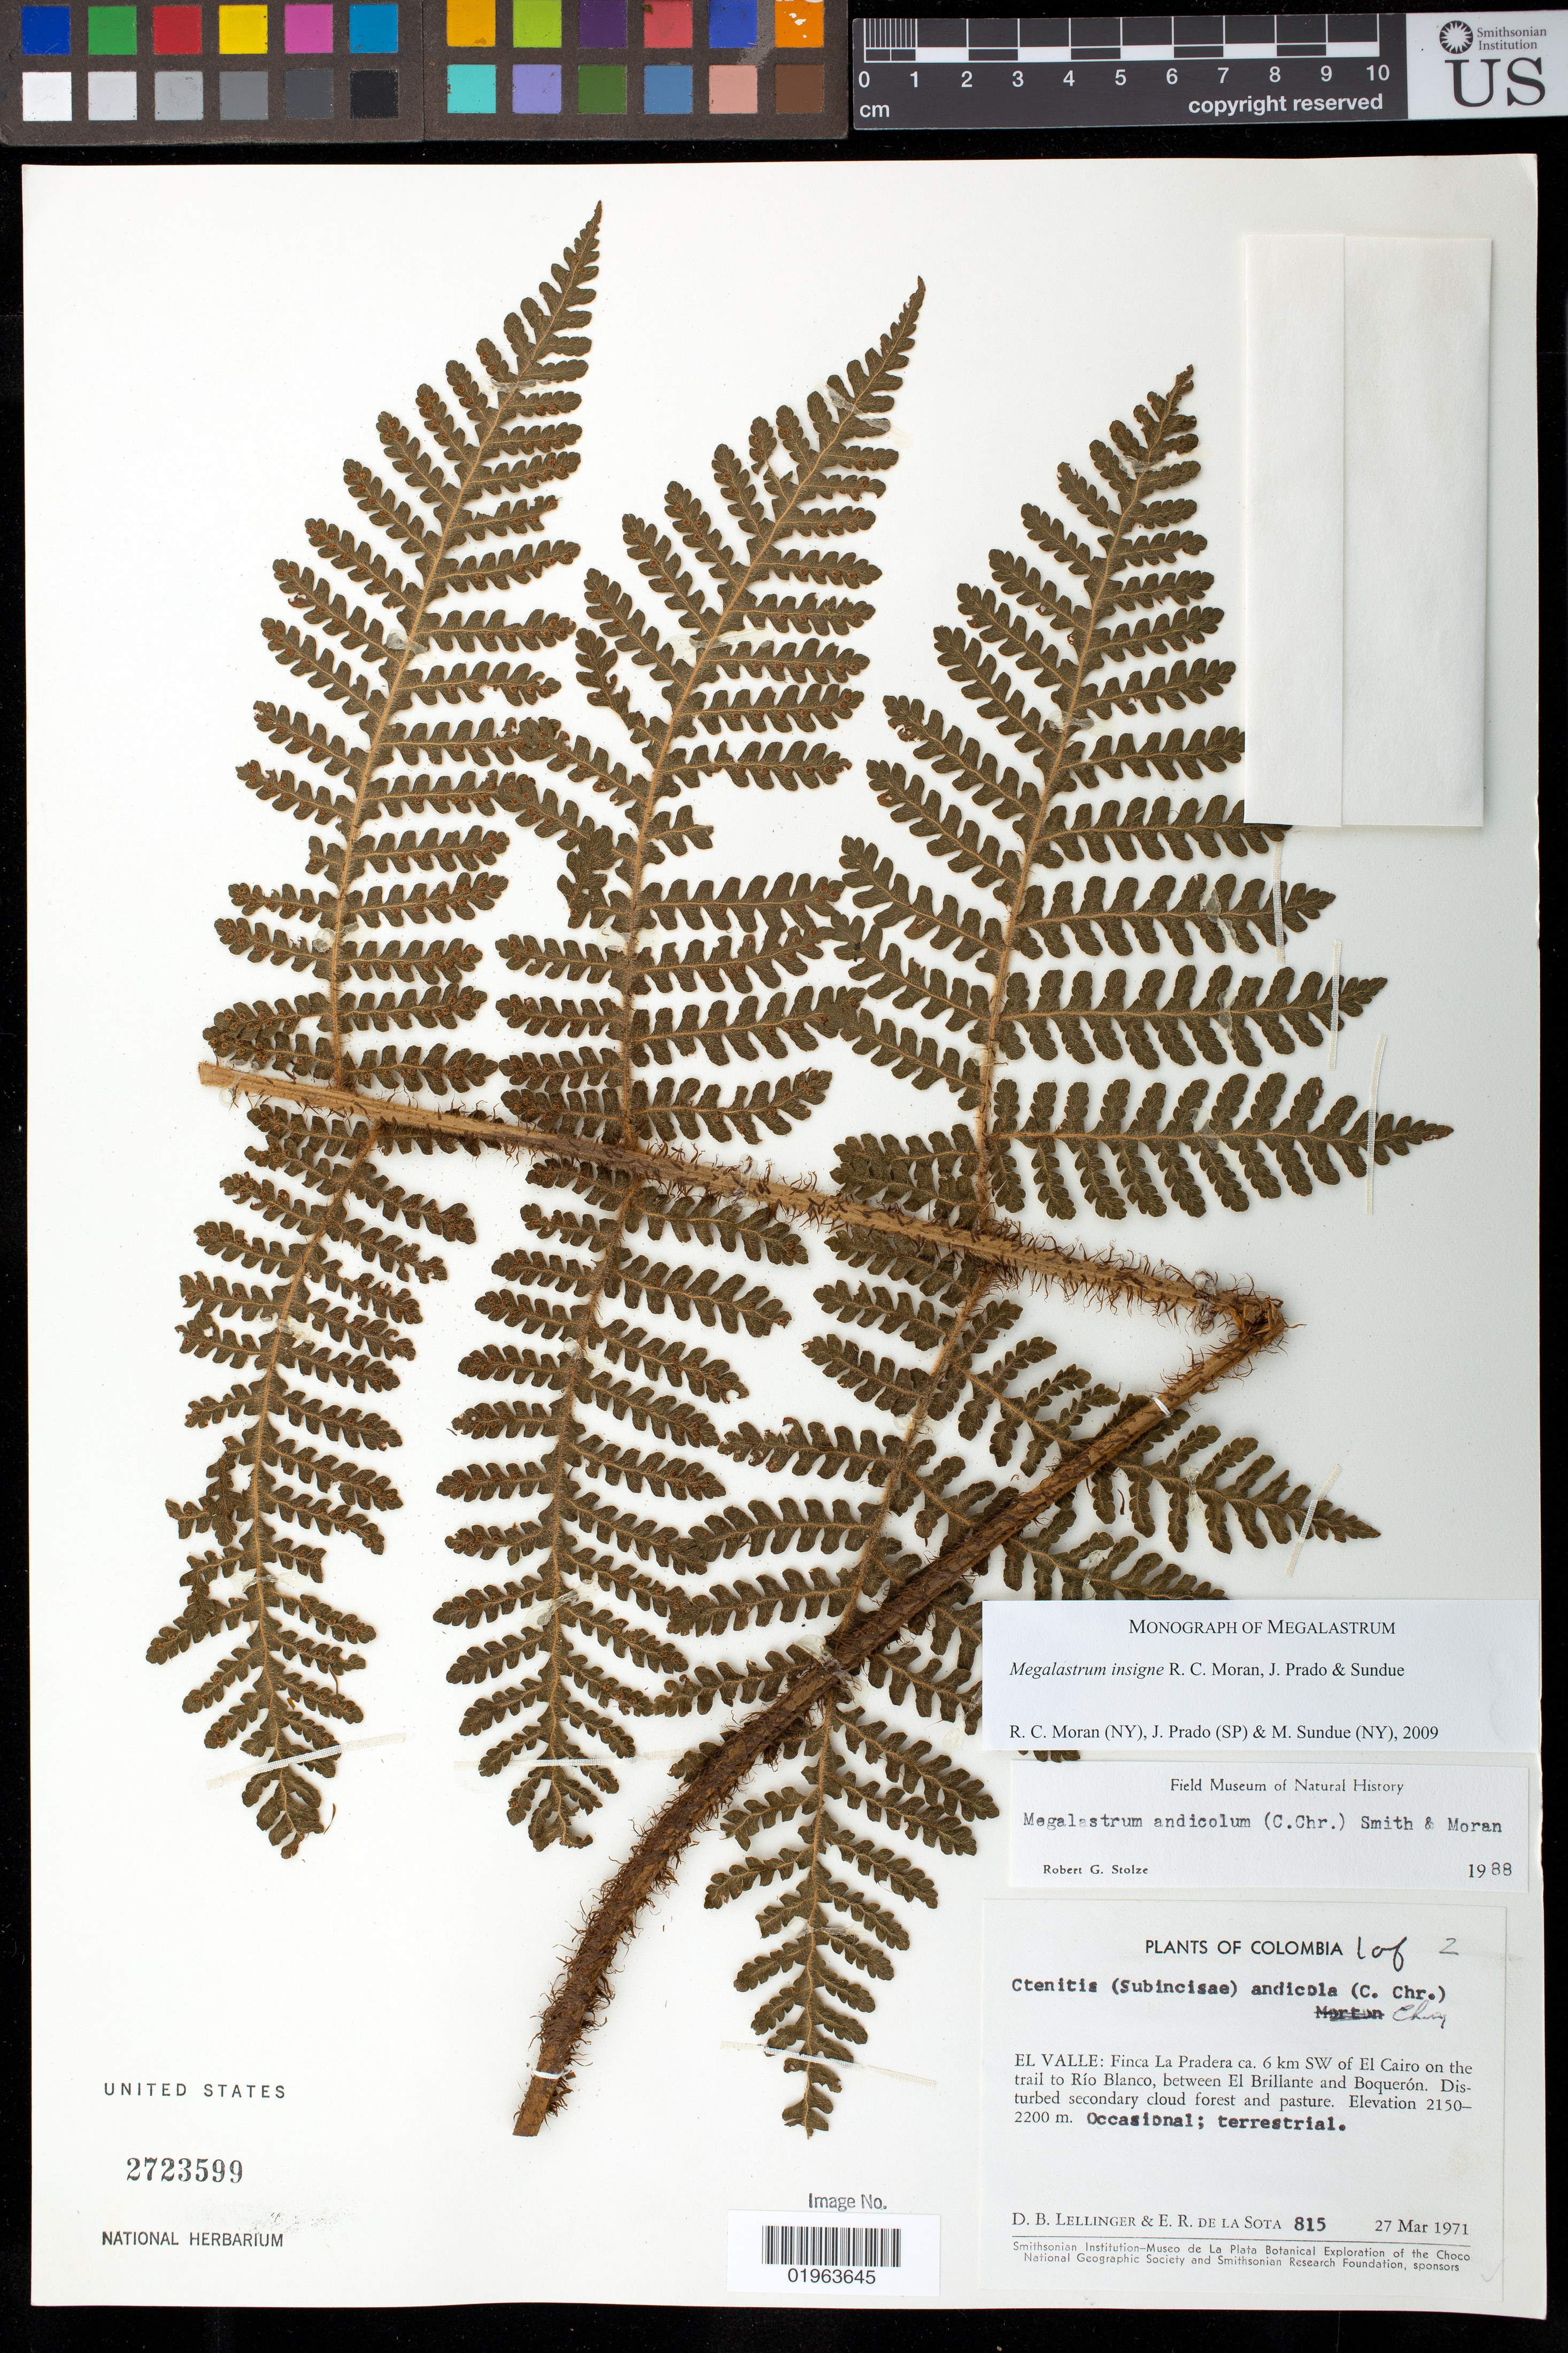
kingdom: Plantae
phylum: Tracheophyta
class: Polypodiopsida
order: Polypodiales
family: Dryopteridaceae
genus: Megalastrum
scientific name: Megalastrum insigne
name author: R.C. Moran et al.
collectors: D. B. Lellinger & E. R. de la Sota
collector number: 815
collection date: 1971-03-27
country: Colombia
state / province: Valle del Cauca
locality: El Valle: Finca La Pradera ca. 6 km SW of El Cairo on the trail to Río Blanco, between El Brillante and Boqueron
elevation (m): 2150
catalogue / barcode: US 2723599